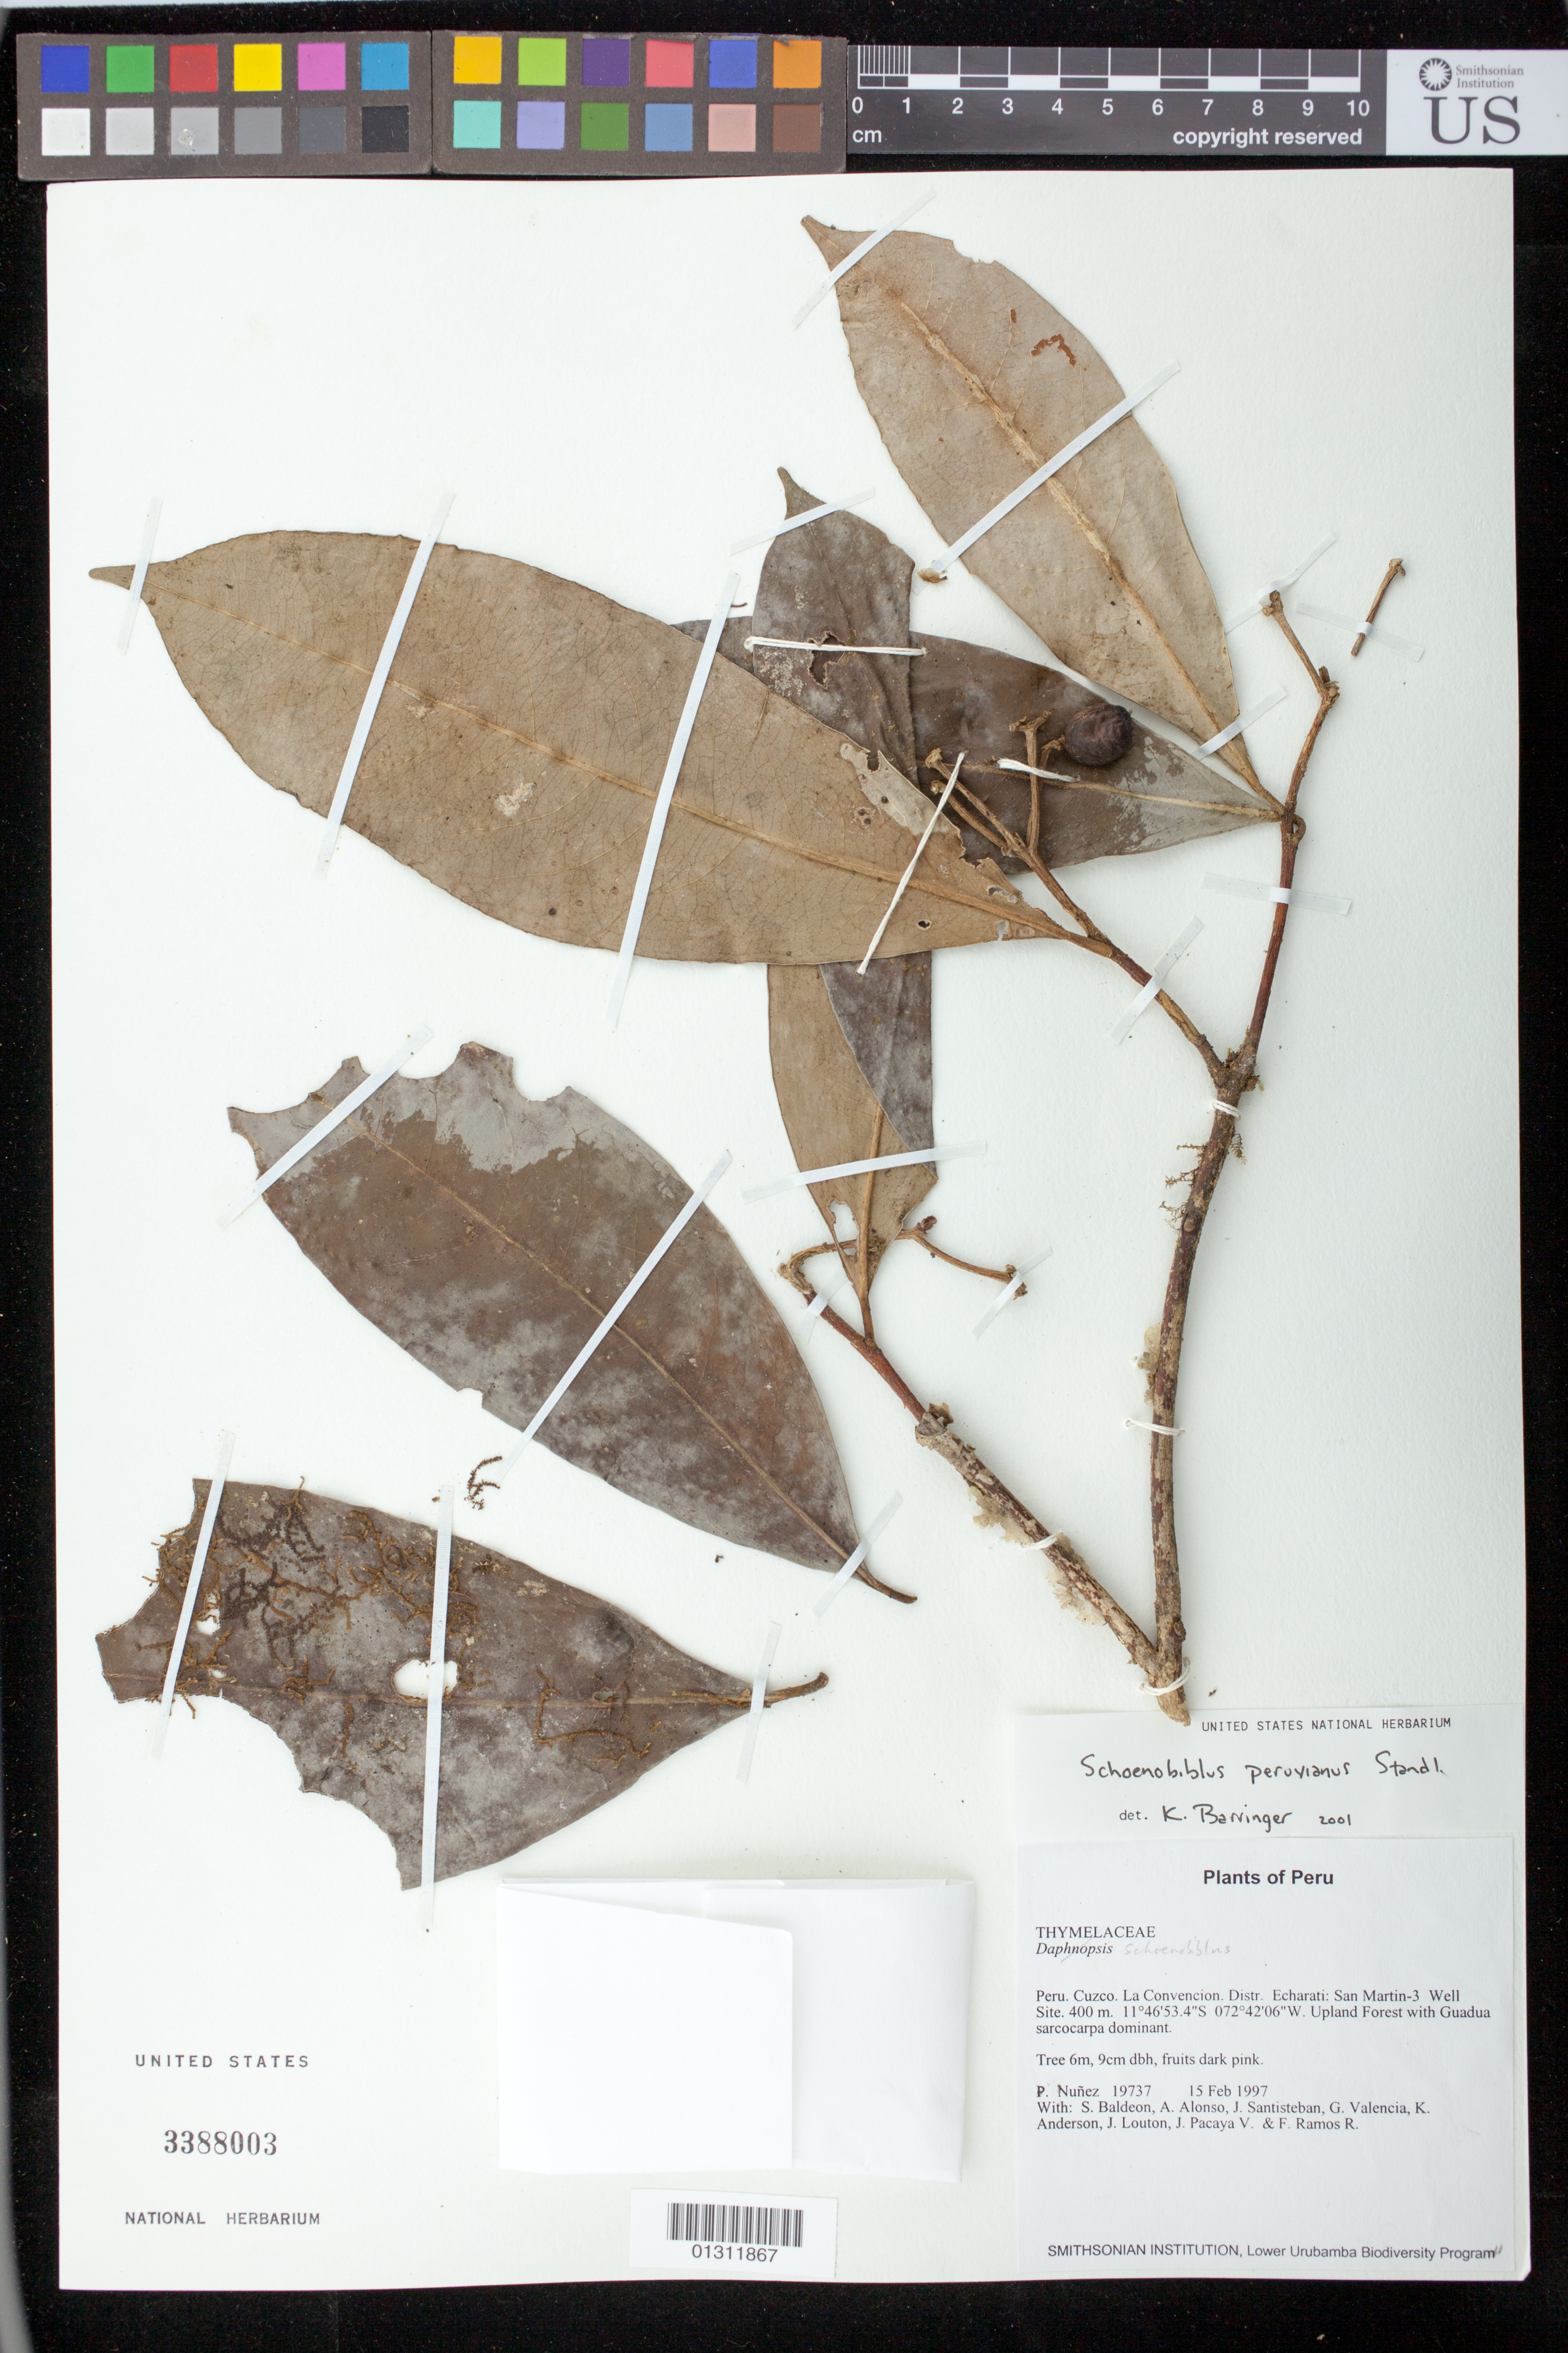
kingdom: Plantae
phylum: Tracheophyta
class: Magnoliopsida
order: Malvales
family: Thymelaeaceae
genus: Schoenobiblus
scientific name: Schoenobiblus panamensis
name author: Standl. & L.O. Williams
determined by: Barringer, K.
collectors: P. Nuñez V., S. Baldeon, A. Alonso, J. Santisteban, G. Valencia, K. Anderson, J. Louton, J. Pacaya V. & F. Ramos R.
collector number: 19737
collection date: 1997-02-15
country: Peru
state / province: Cusco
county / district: La Convención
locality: Dist. Echarati: San Martin-3 Well Site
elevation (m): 400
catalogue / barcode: US 3388003